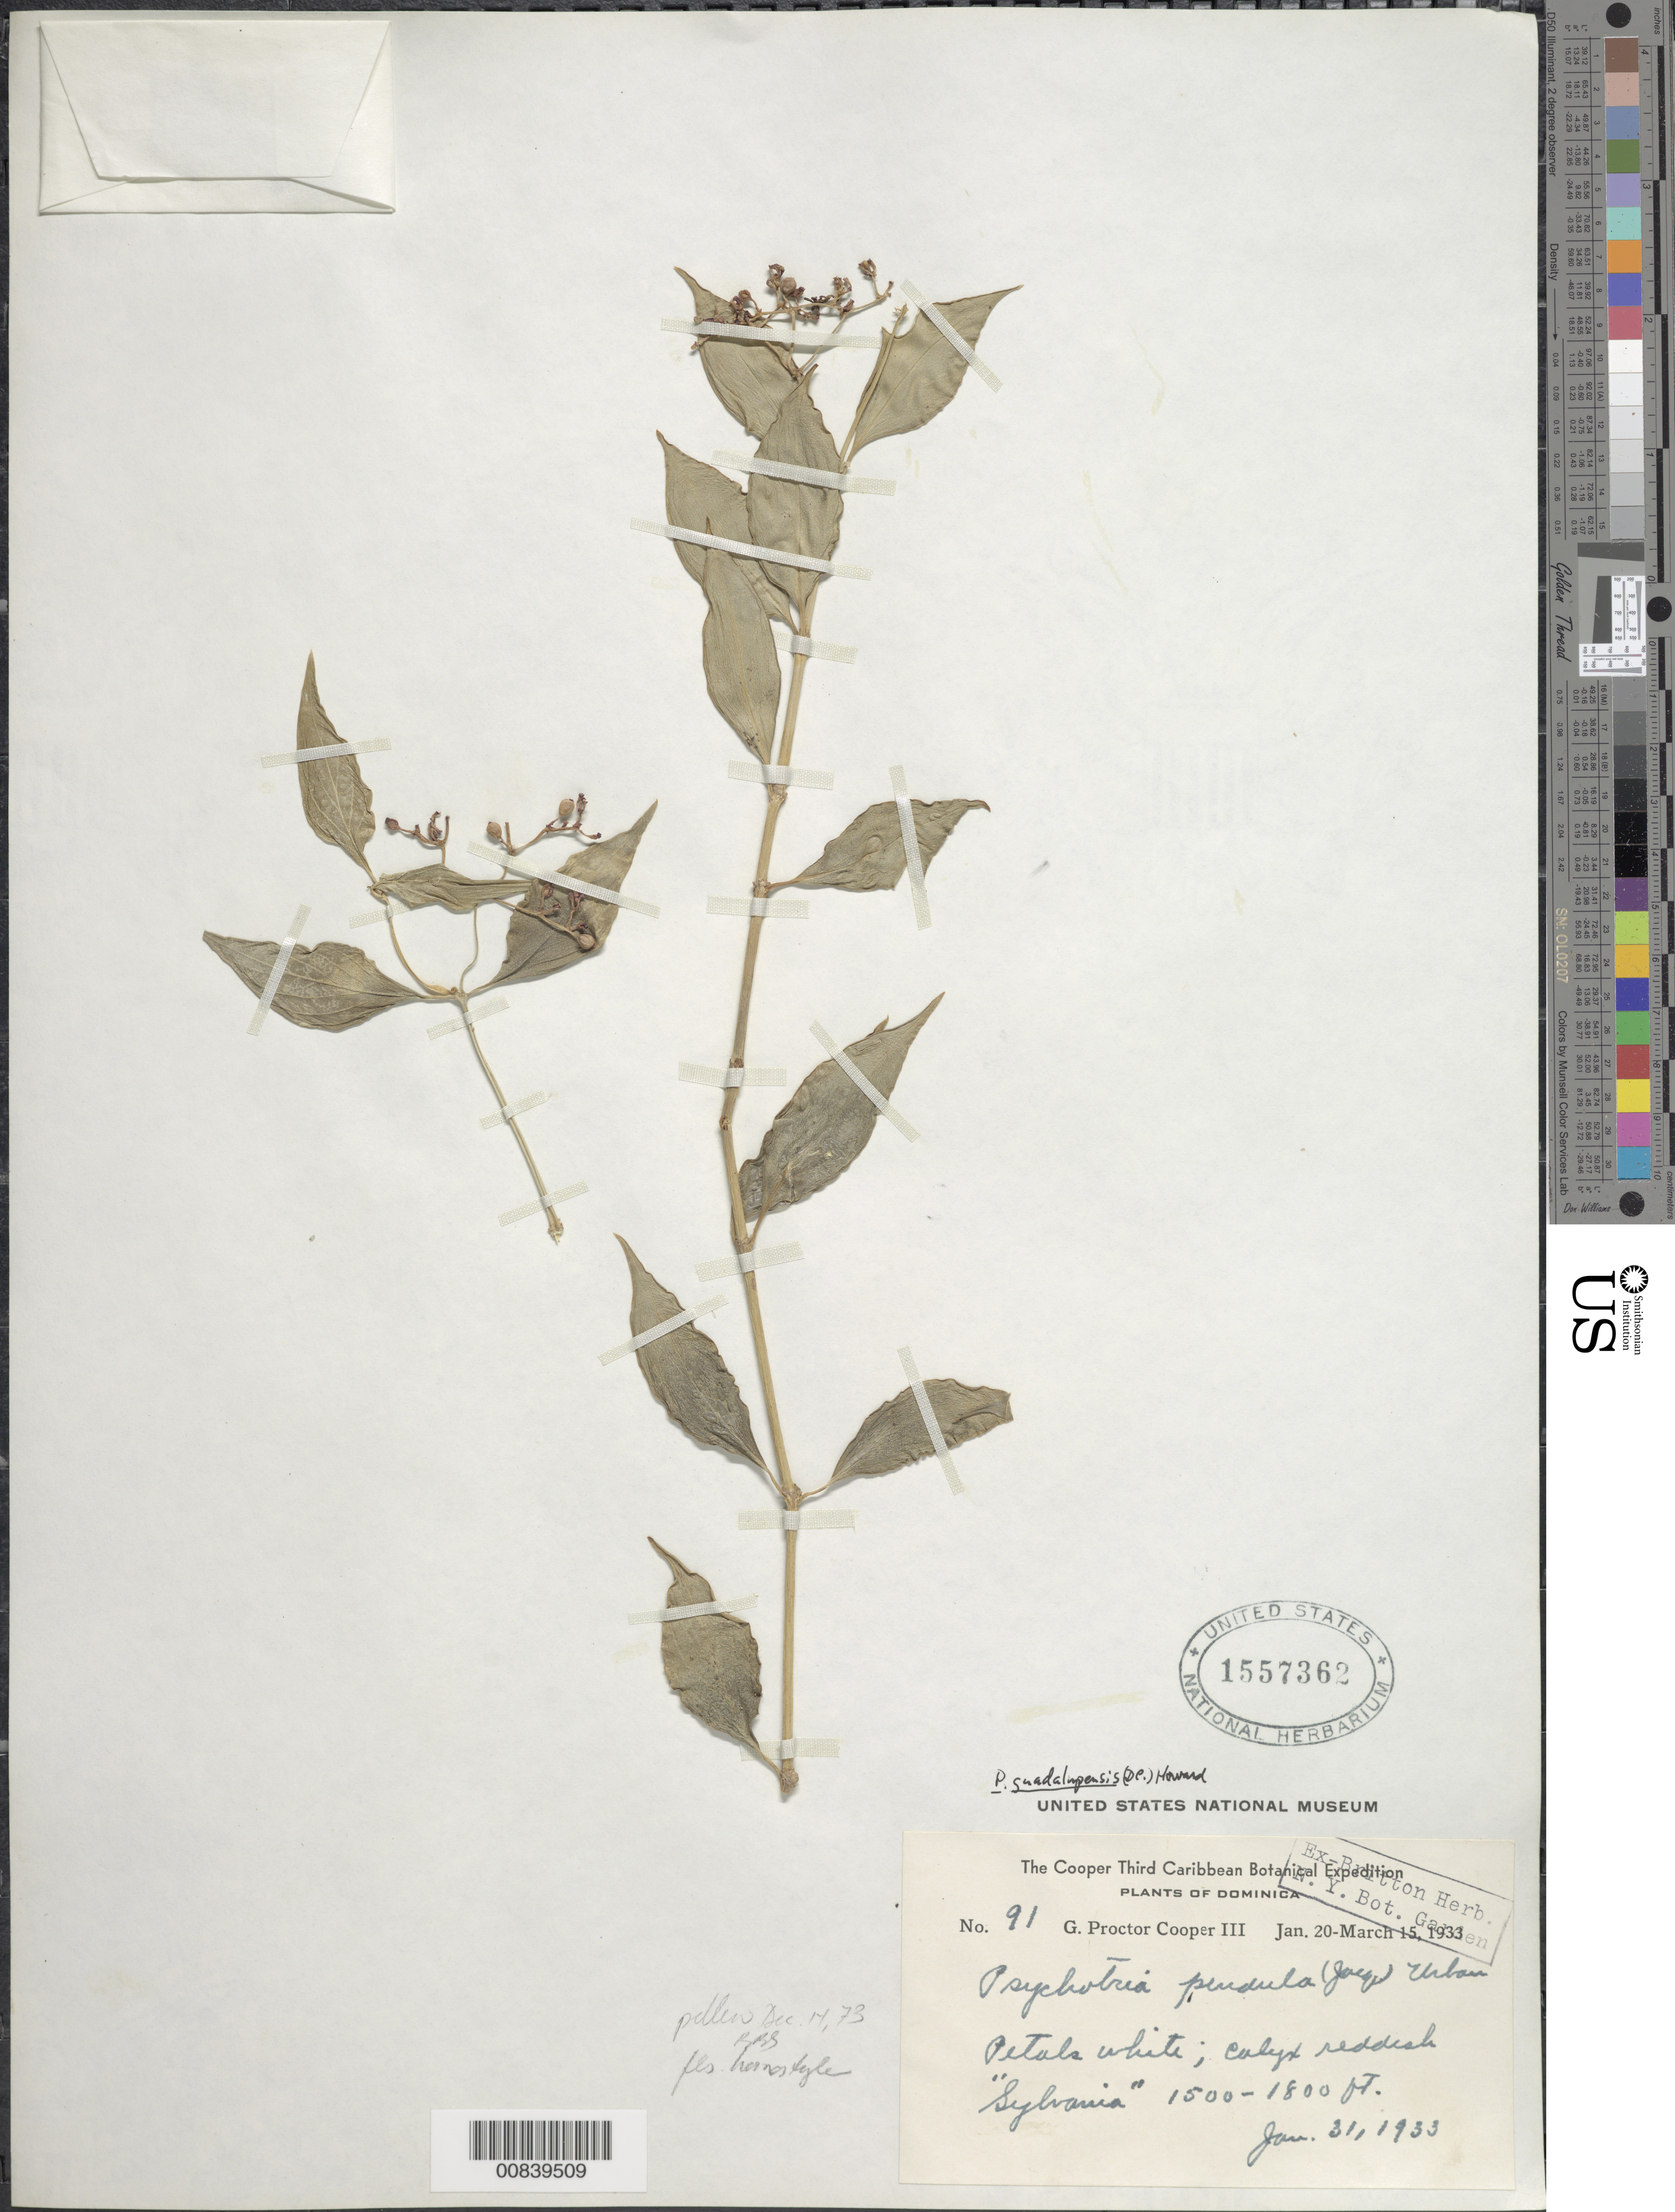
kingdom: Plantae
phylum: Tracheophyta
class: Magnoliopsida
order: Gentianales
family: Rubiaceae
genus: Notopleura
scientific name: Notopleura guadalupensis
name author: (DC.) C.M. Taylor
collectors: G. Cooper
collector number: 91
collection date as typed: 31 Jan 1933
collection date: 1933-01-31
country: Dominica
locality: "Sylvania"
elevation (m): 46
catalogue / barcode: US 1557362